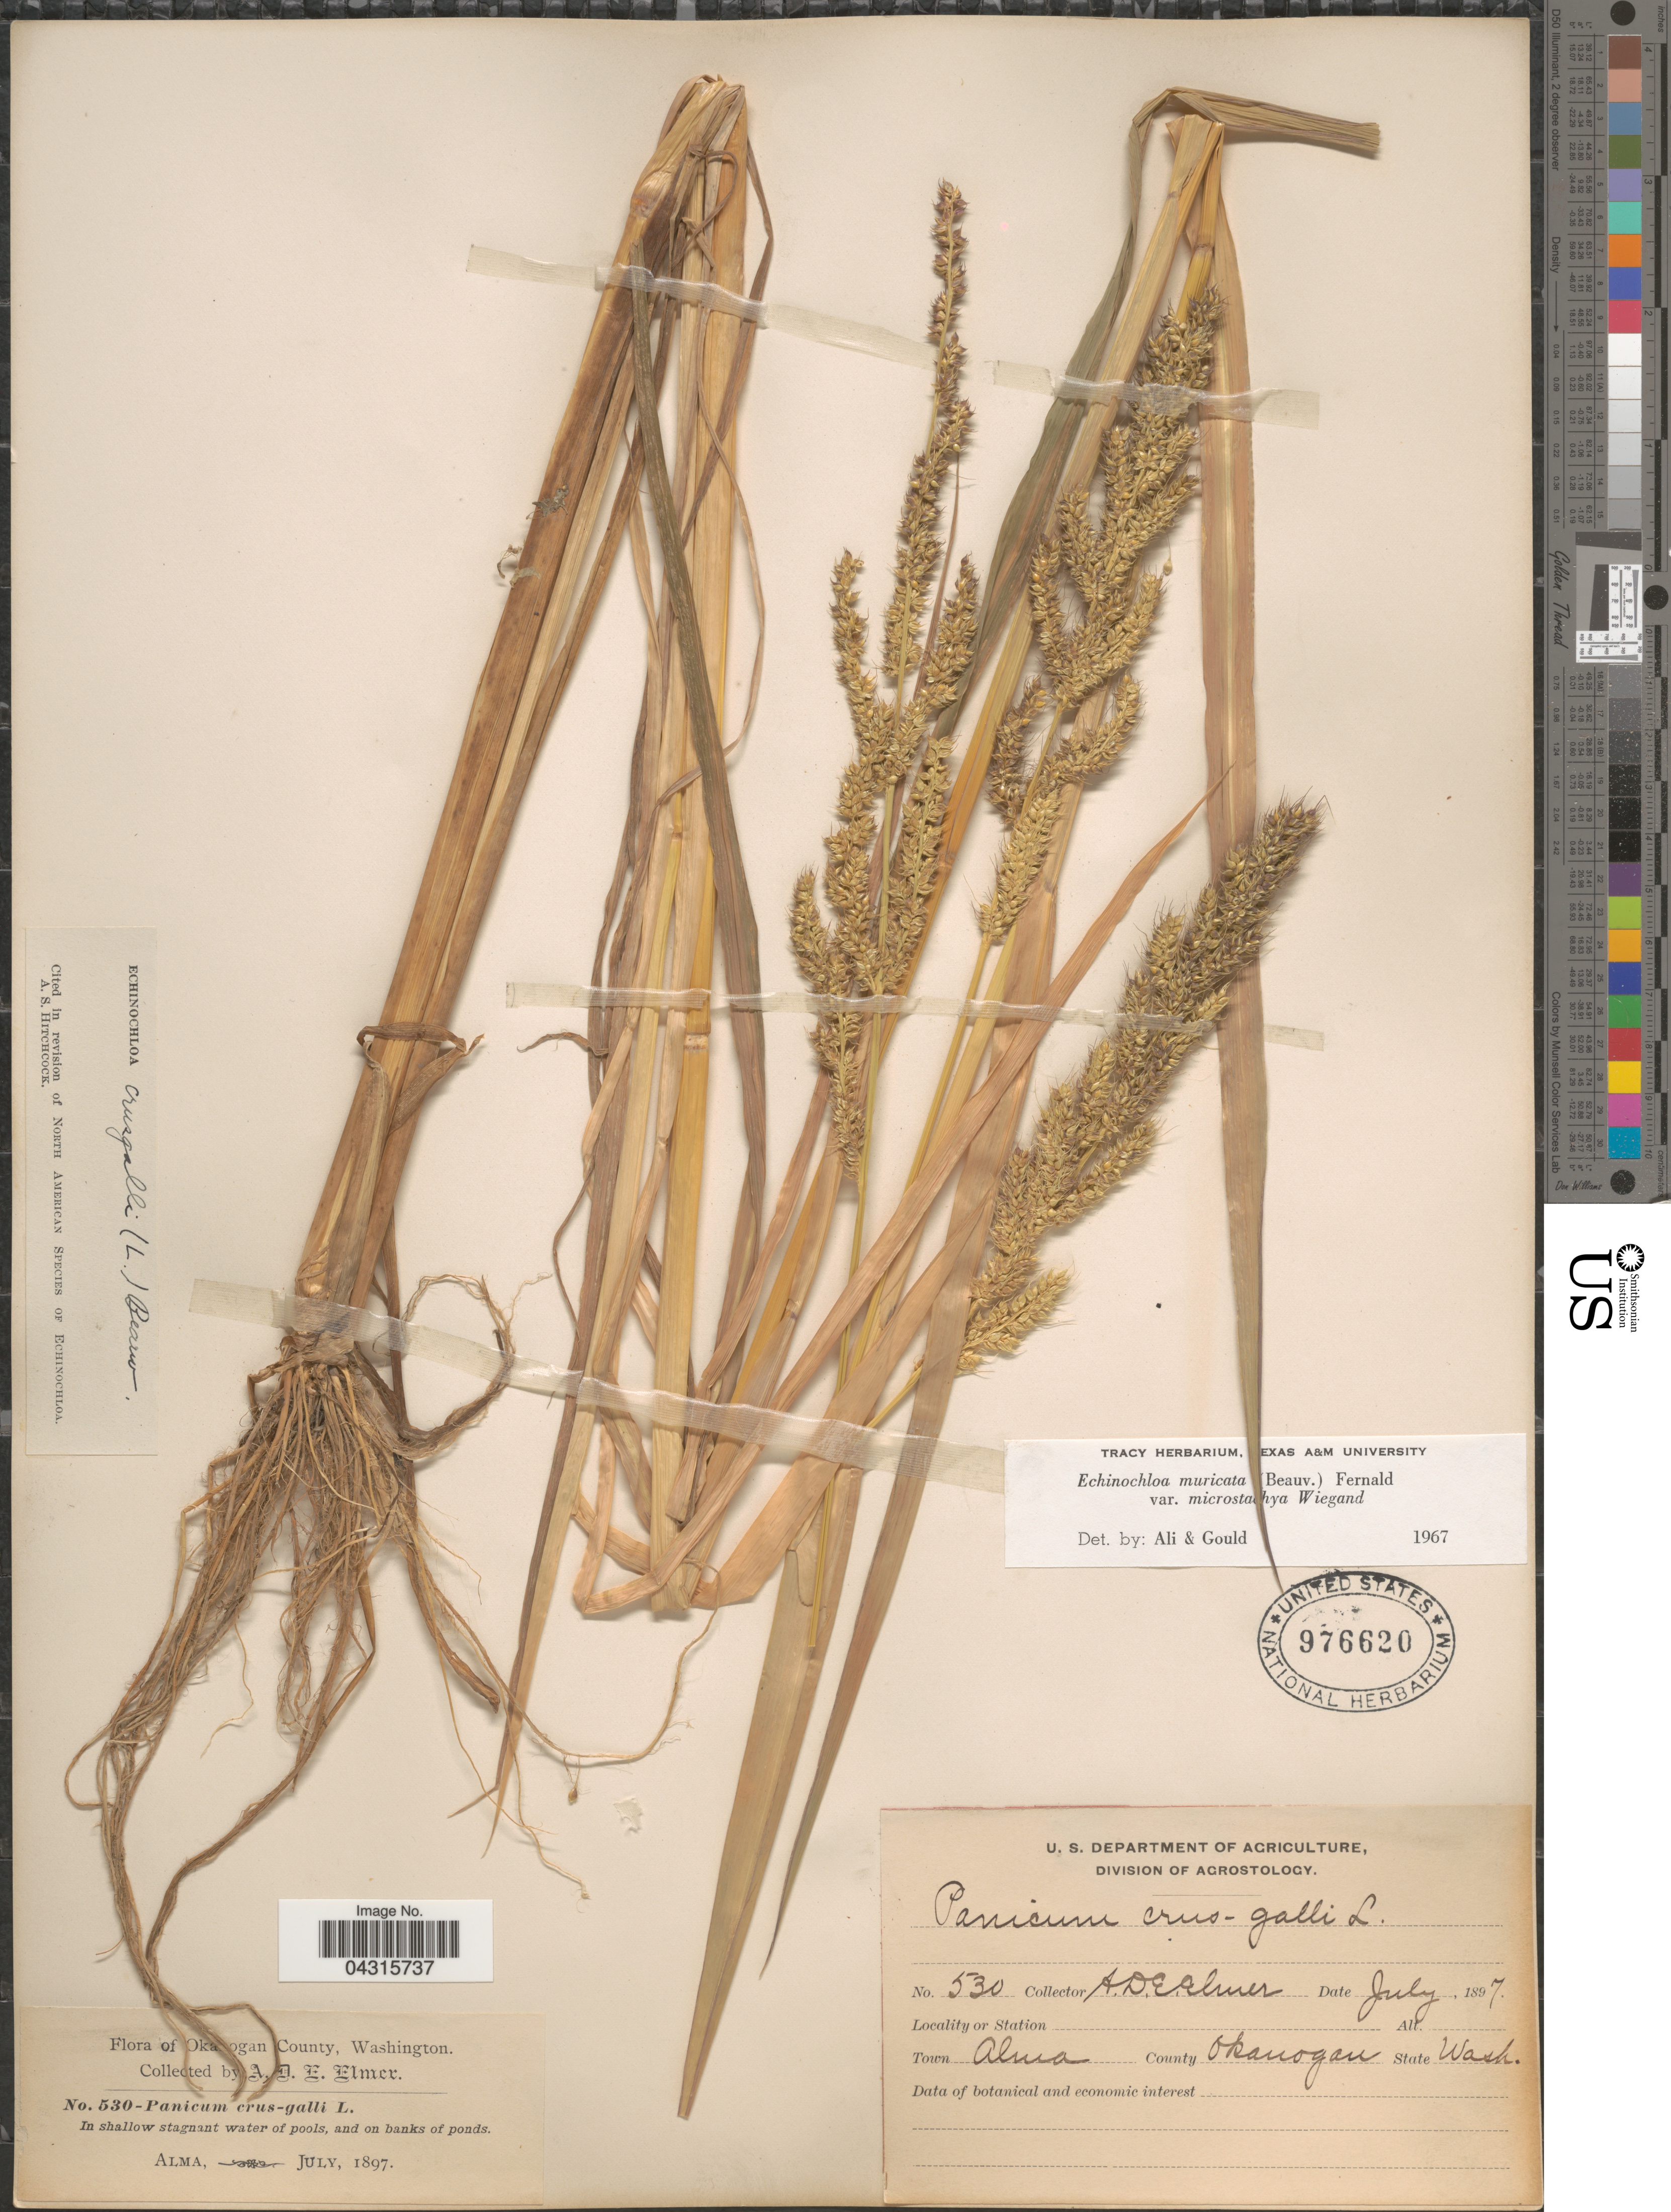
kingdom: Plantae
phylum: Tracheophyta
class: Liliopsida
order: Poales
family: Poaceae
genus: Echinochloa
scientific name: Echinochloa muricata var. microstachya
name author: Wiegand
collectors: A. D. E. Elmer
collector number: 530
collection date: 1897-07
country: United States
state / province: Washington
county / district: Okanogan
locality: Okanogan county. Town Alma.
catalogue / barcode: US 976620